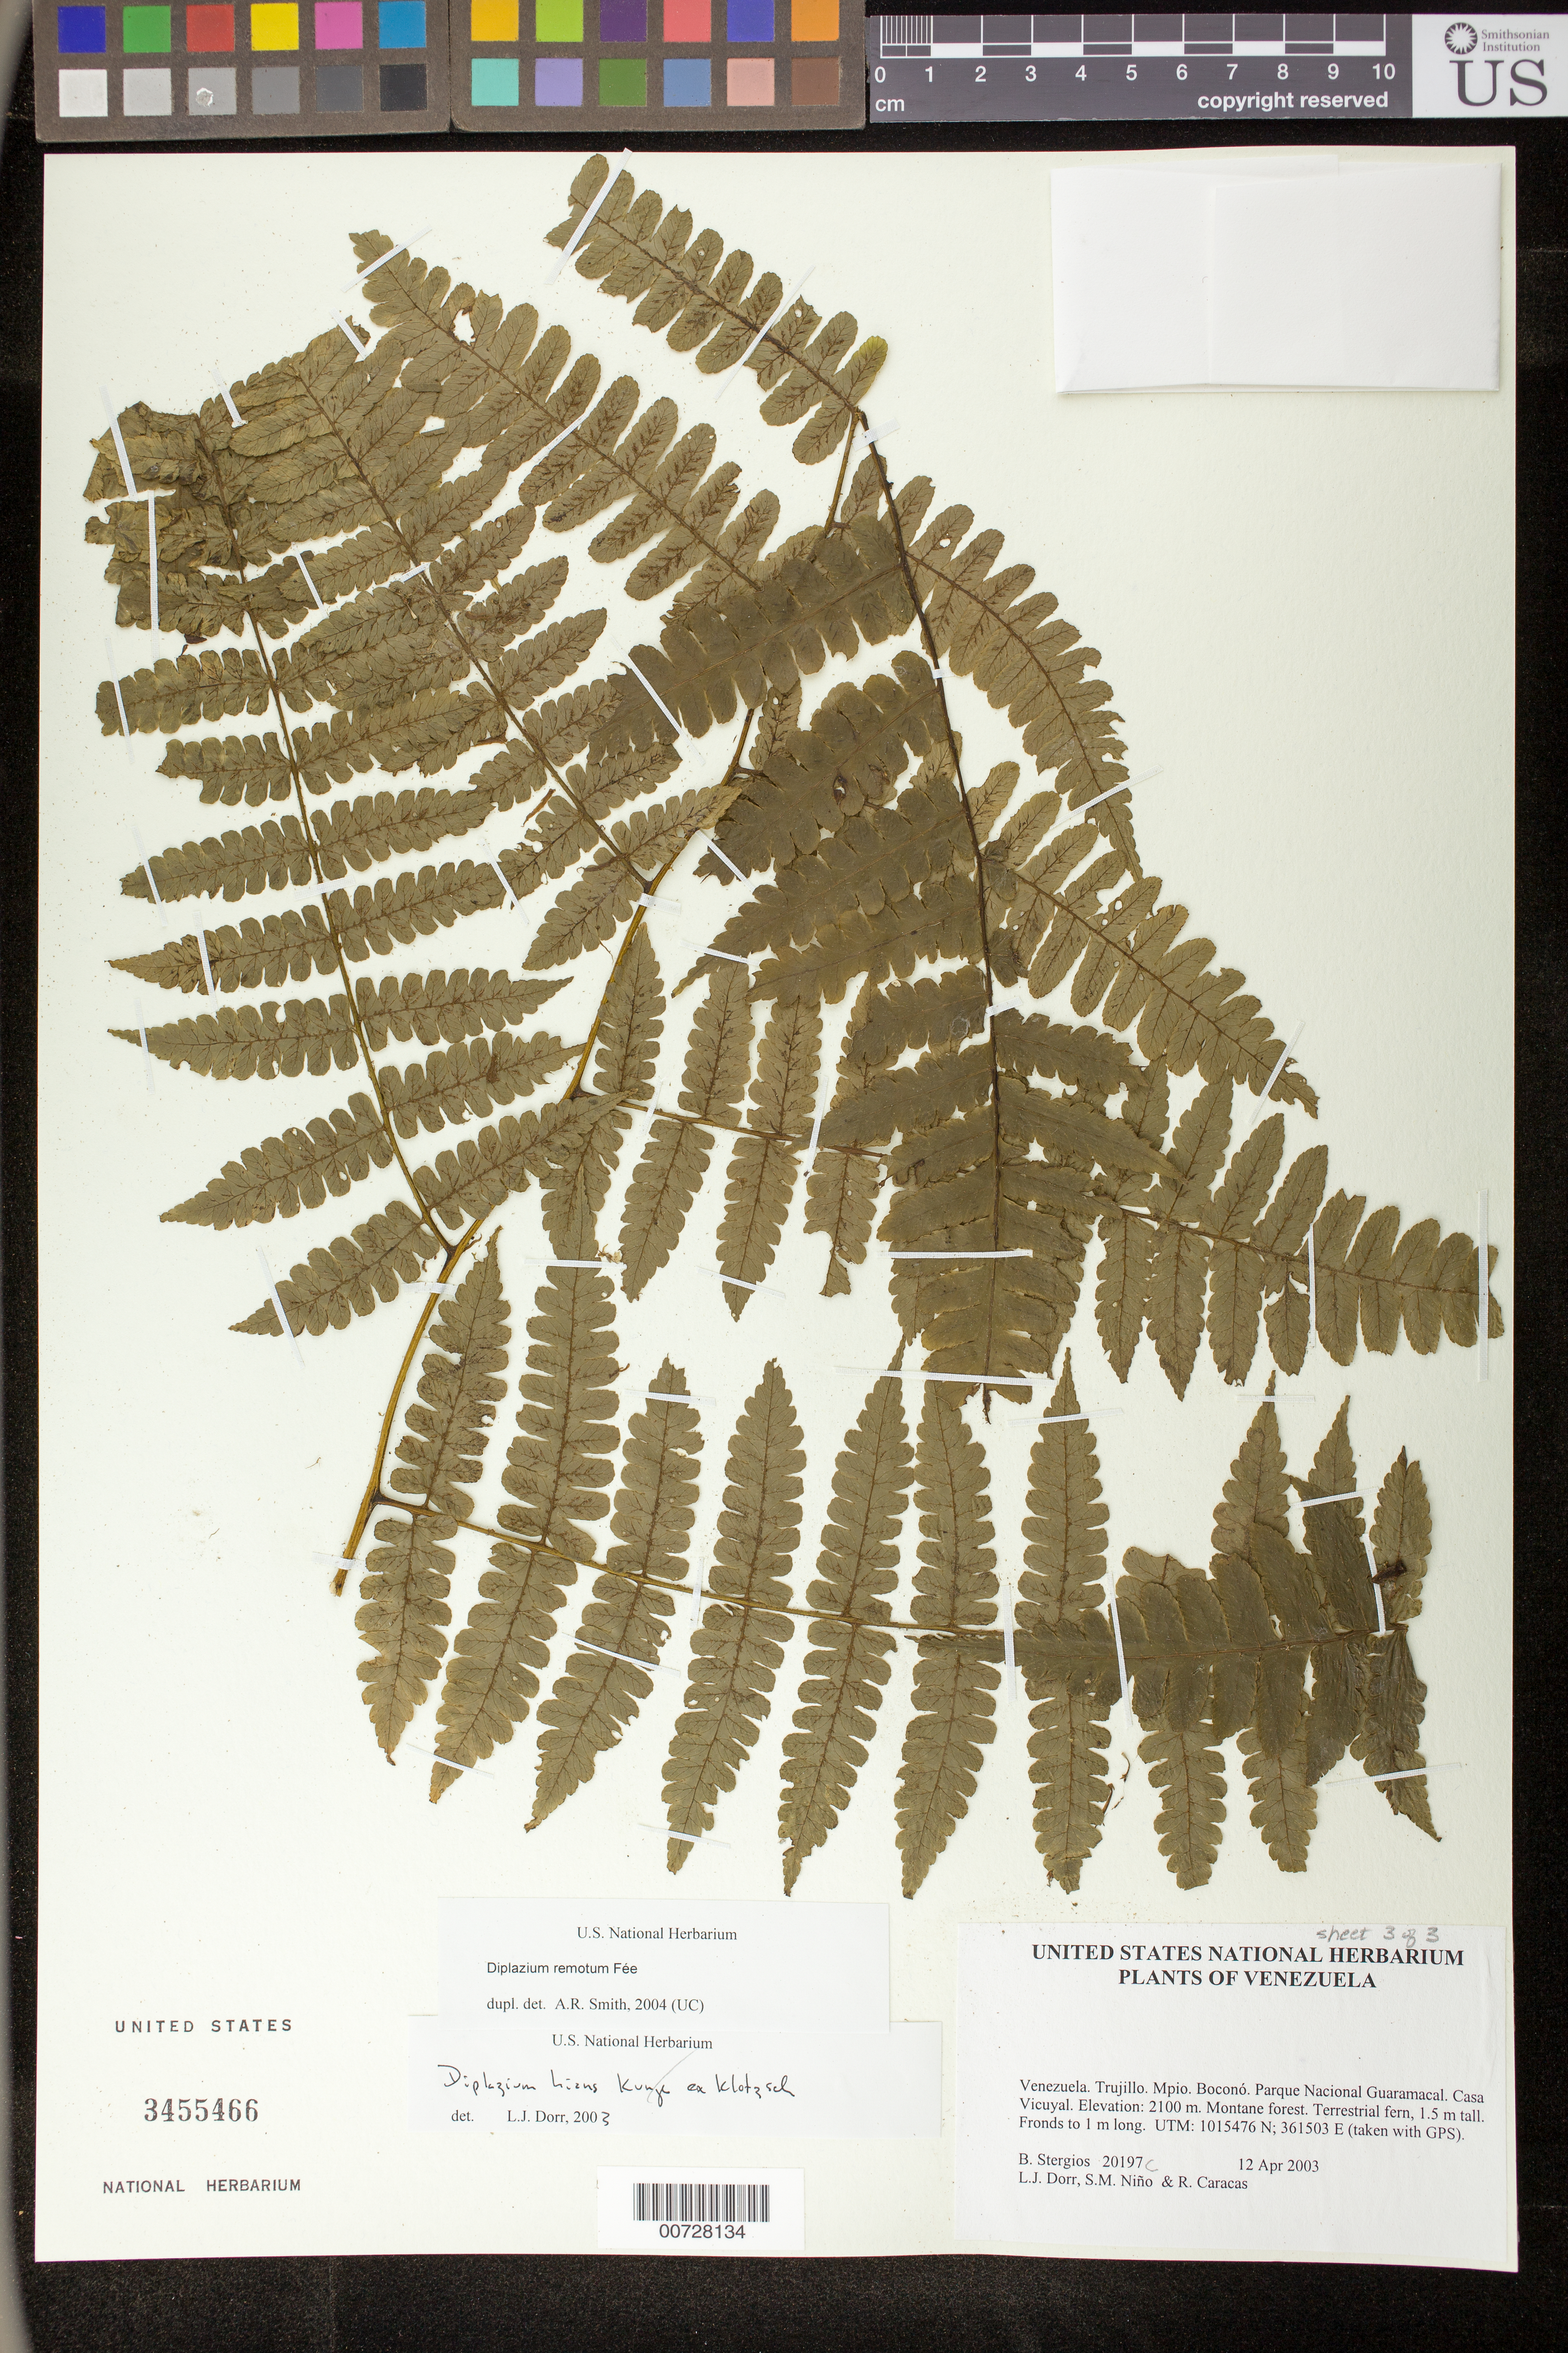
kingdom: Plantae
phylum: Tracheophyta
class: Polypodiopsida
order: Polypodiales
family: Athyriaceae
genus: Diplazium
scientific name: Diplazium remotum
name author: Fée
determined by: Smith, Alan R., (UC)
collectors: B. G. Stergios, L. J. Dorr, S. M. Niño & R. Caracas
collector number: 20197c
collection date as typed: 12 Apr 2003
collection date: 2003-04-12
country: Venezuela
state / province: Trujillo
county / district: Boconó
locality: Parque Nacional Guaramacal. Casa Vicuyal.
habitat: Montane forest.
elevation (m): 2100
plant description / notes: PORT, UC, US, VEN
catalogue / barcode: US 3455466